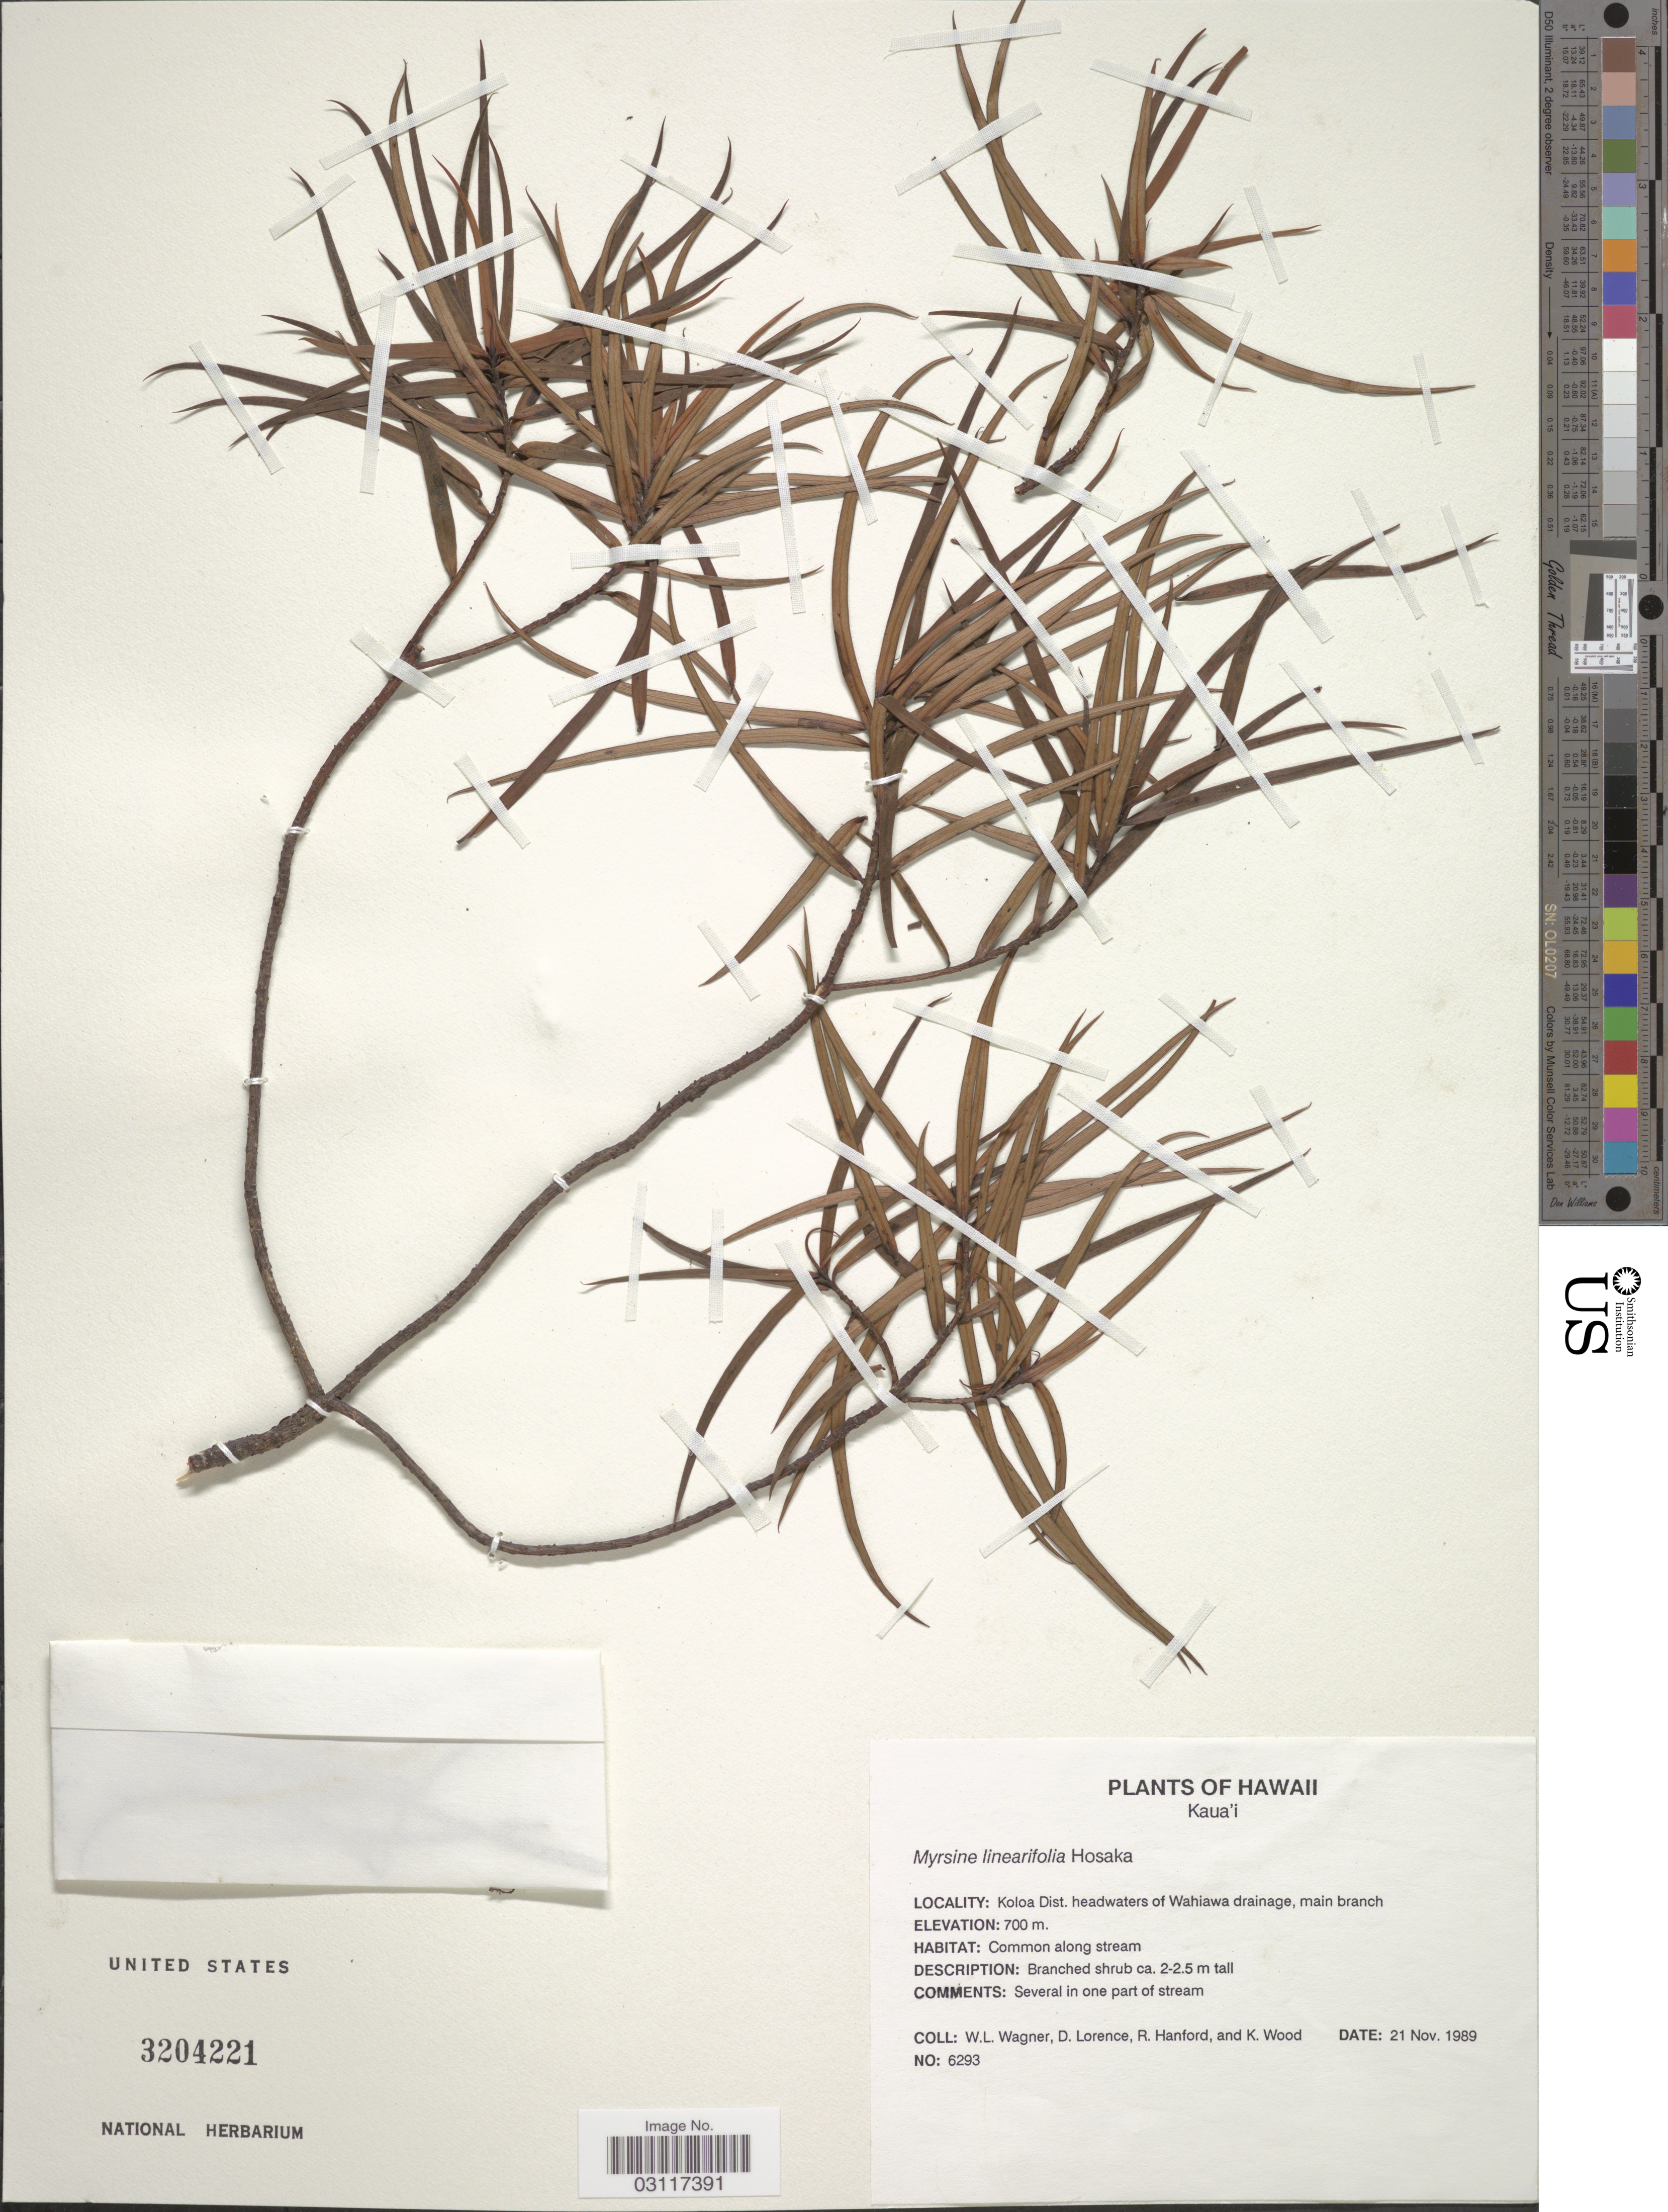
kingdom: Plantae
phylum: Tracheophyta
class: Magnoliopsida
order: Ericales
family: Primulaceae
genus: Myrsine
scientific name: Myrsine linearifolia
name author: Hosaka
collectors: W. L. Wagner, D. Lorence, R. Hanford & K. Wood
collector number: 6293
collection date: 1989-11-21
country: United States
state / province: Hawaii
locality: Kaua'i, Koloa Dist. headwaters of Wahiawa drainage, main branch.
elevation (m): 700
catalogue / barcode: US 3204221